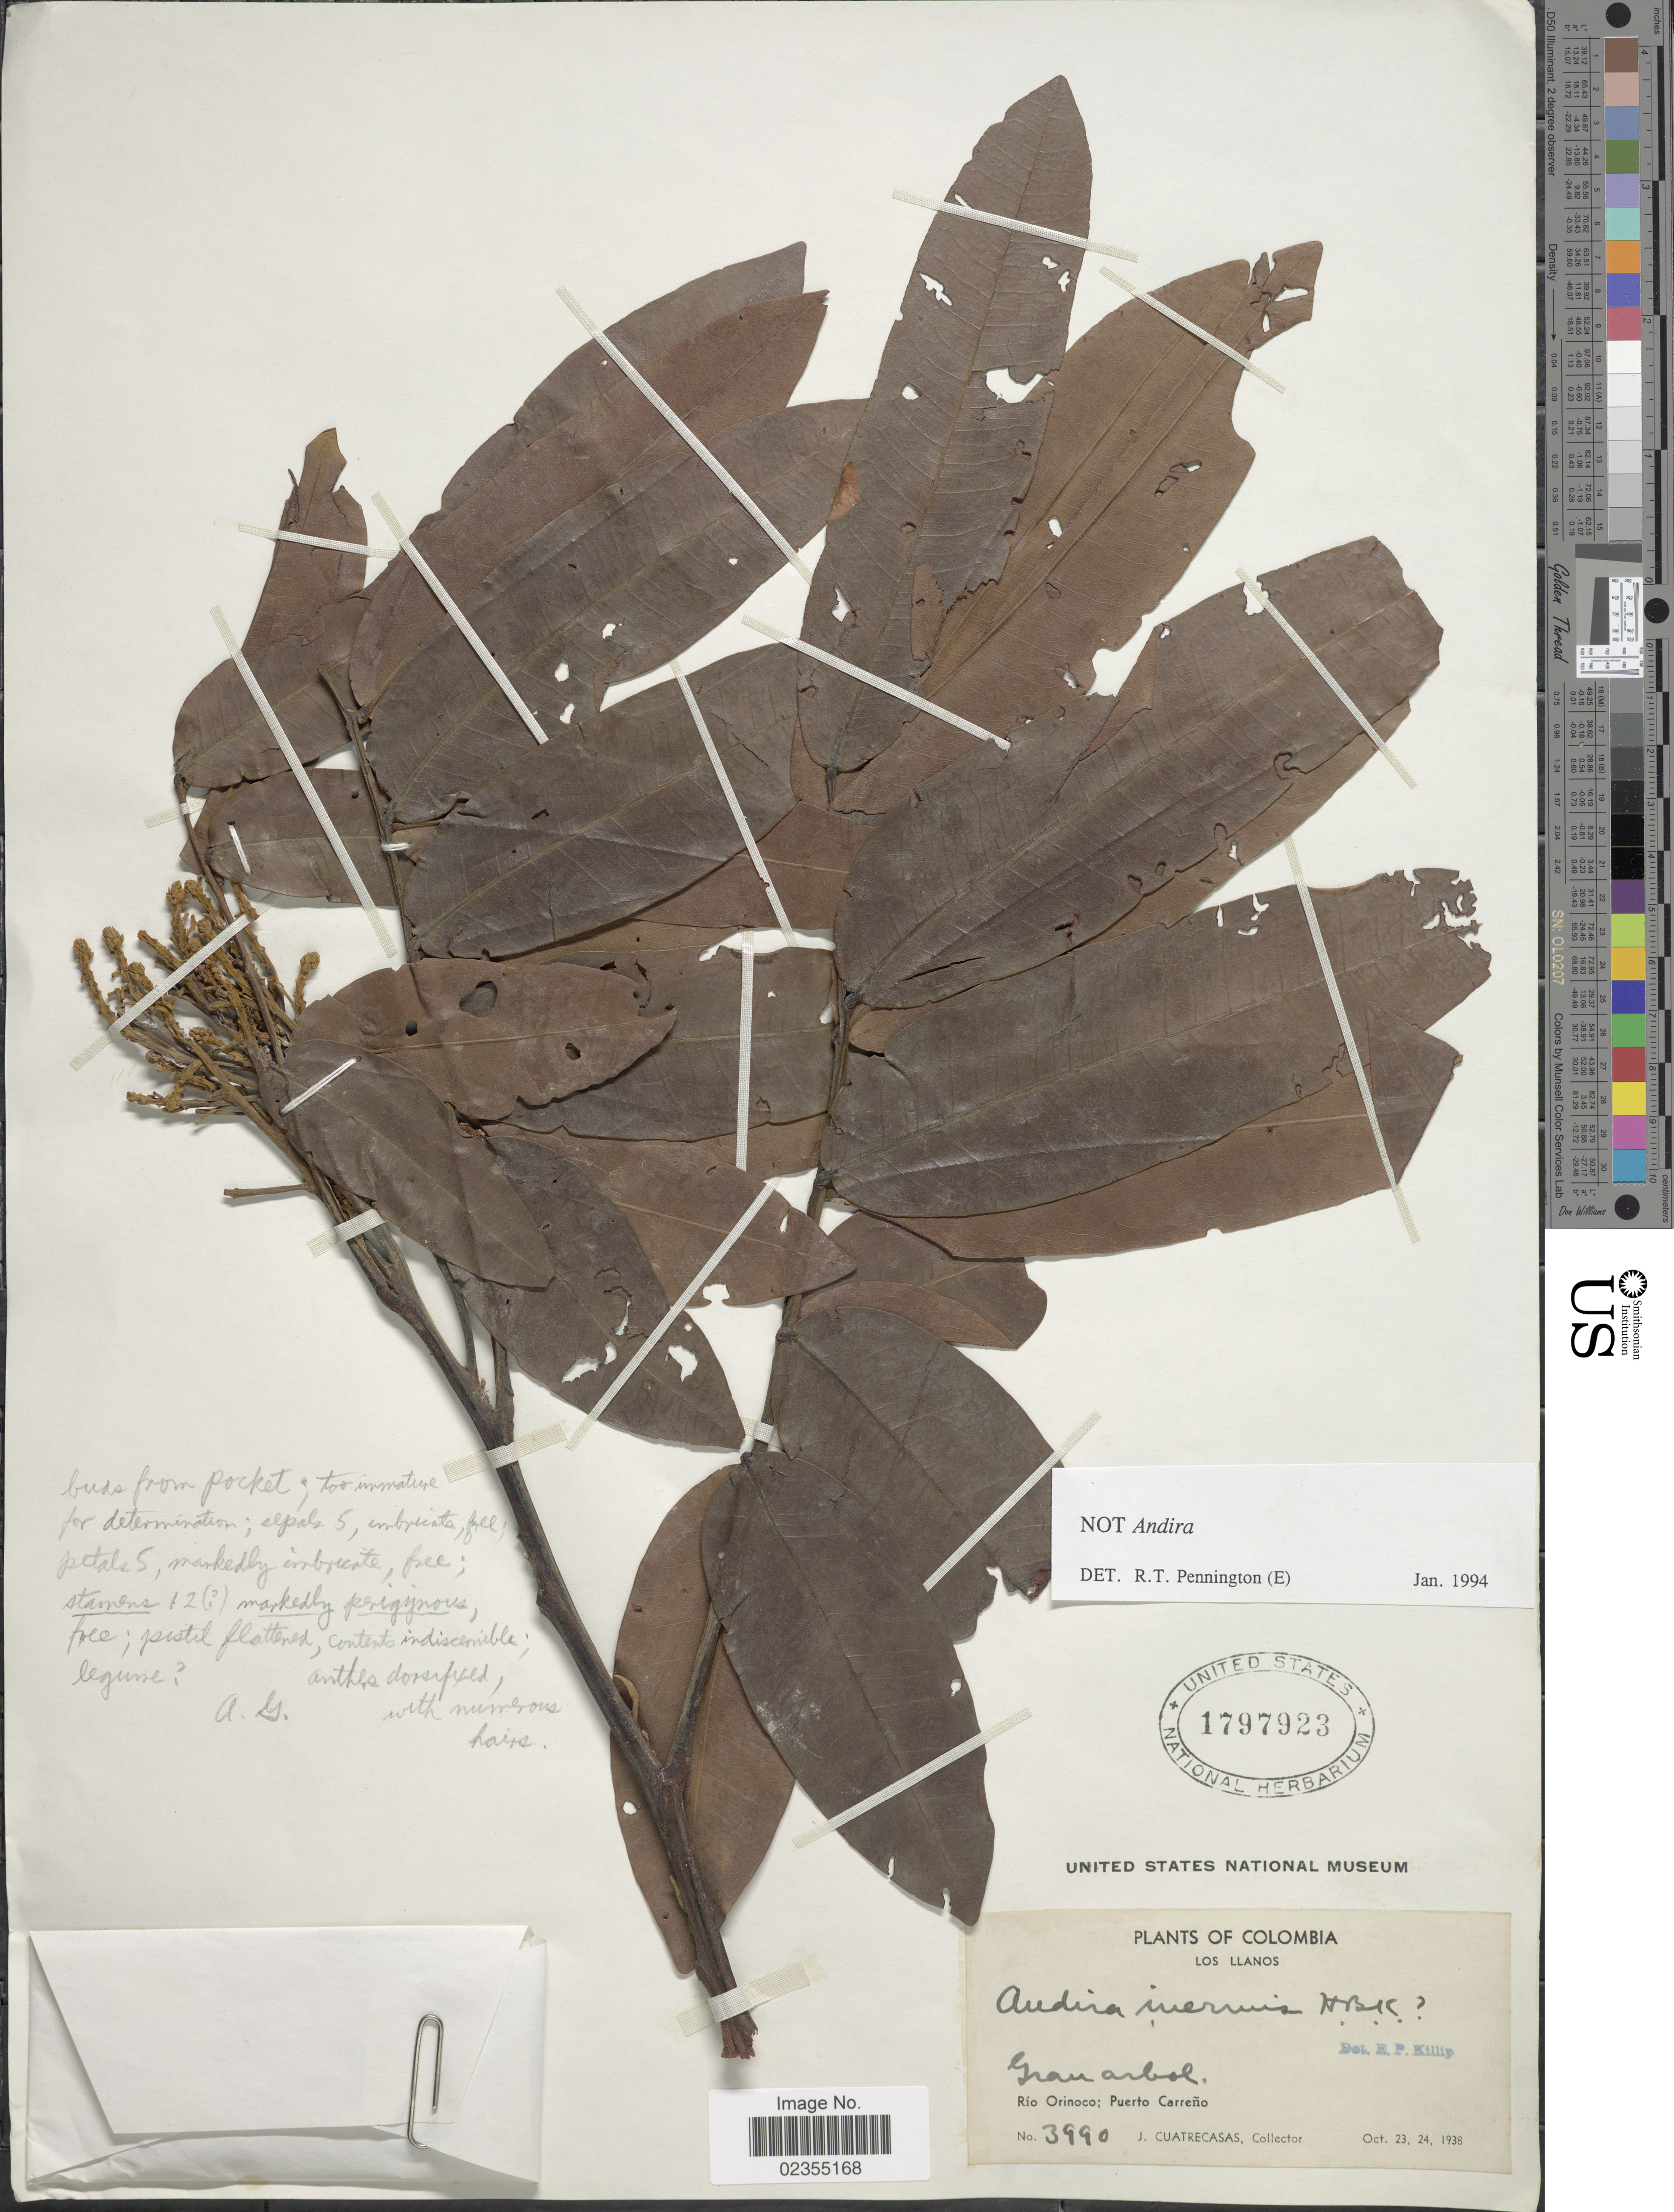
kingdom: Plantae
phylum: Tracheophyta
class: Magnoliopsida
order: Fabales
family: Fabaceae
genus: Dipteryx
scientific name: Dipteryx magnifica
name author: (Ducke) Ducke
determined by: Mansano, V. F.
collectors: J. Cuatrecasas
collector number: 3990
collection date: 1938-10-23/1938-10-24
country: Colombia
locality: Los Llanos. Río Orinoco; Puerto Carreño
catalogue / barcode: US 1797923